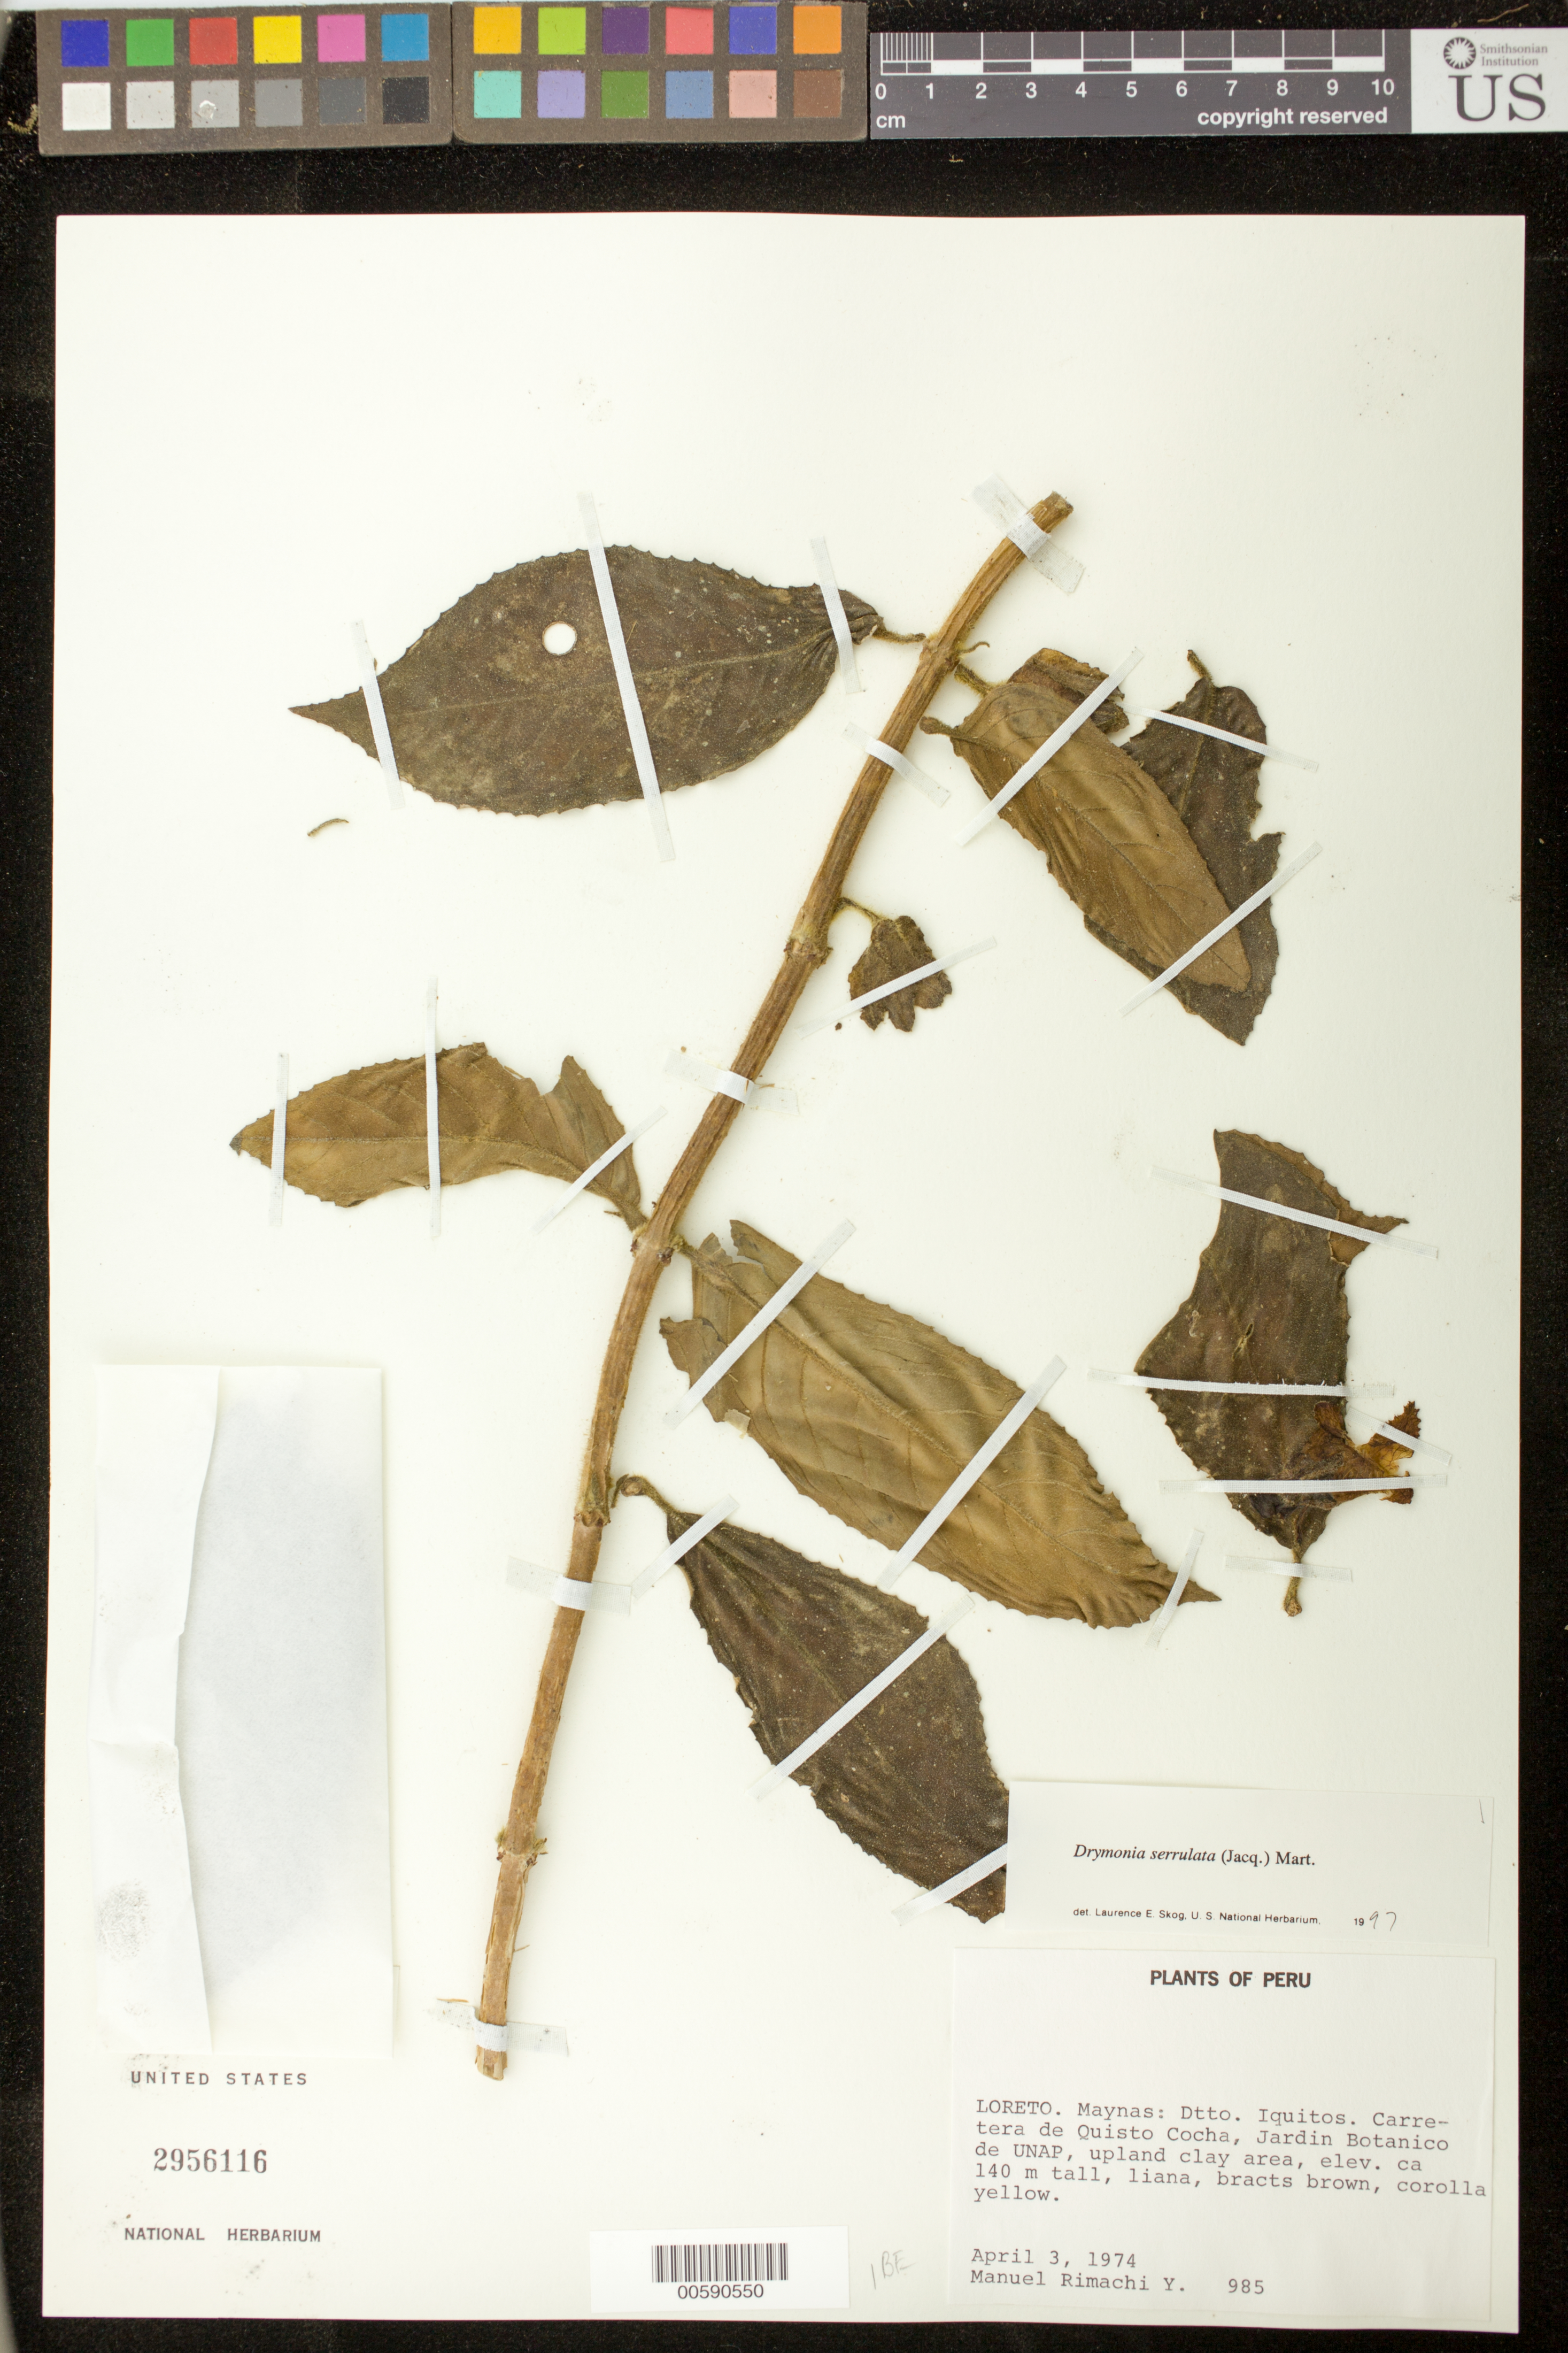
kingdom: Plantae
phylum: Tracheophyta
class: Magnoliopsida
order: Lamiales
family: Gesneriaceae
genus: Drymonia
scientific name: Drymonia serrulata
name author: (Jacq.) Mart.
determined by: Clark, J. L., (SEL), The Marie Selby Botanical Garden (UNITED STATES)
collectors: M. Rimachi Y.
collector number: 985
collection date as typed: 03 Apr 1974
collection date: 1974-04-03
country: Peru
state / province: Loreto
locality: Maynas, Dtto. Iquitos; Carretera de Quisto Cocha, Jardin Botanico de UNAP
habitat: Upland clay area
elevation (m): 140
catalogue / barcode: US 2956116